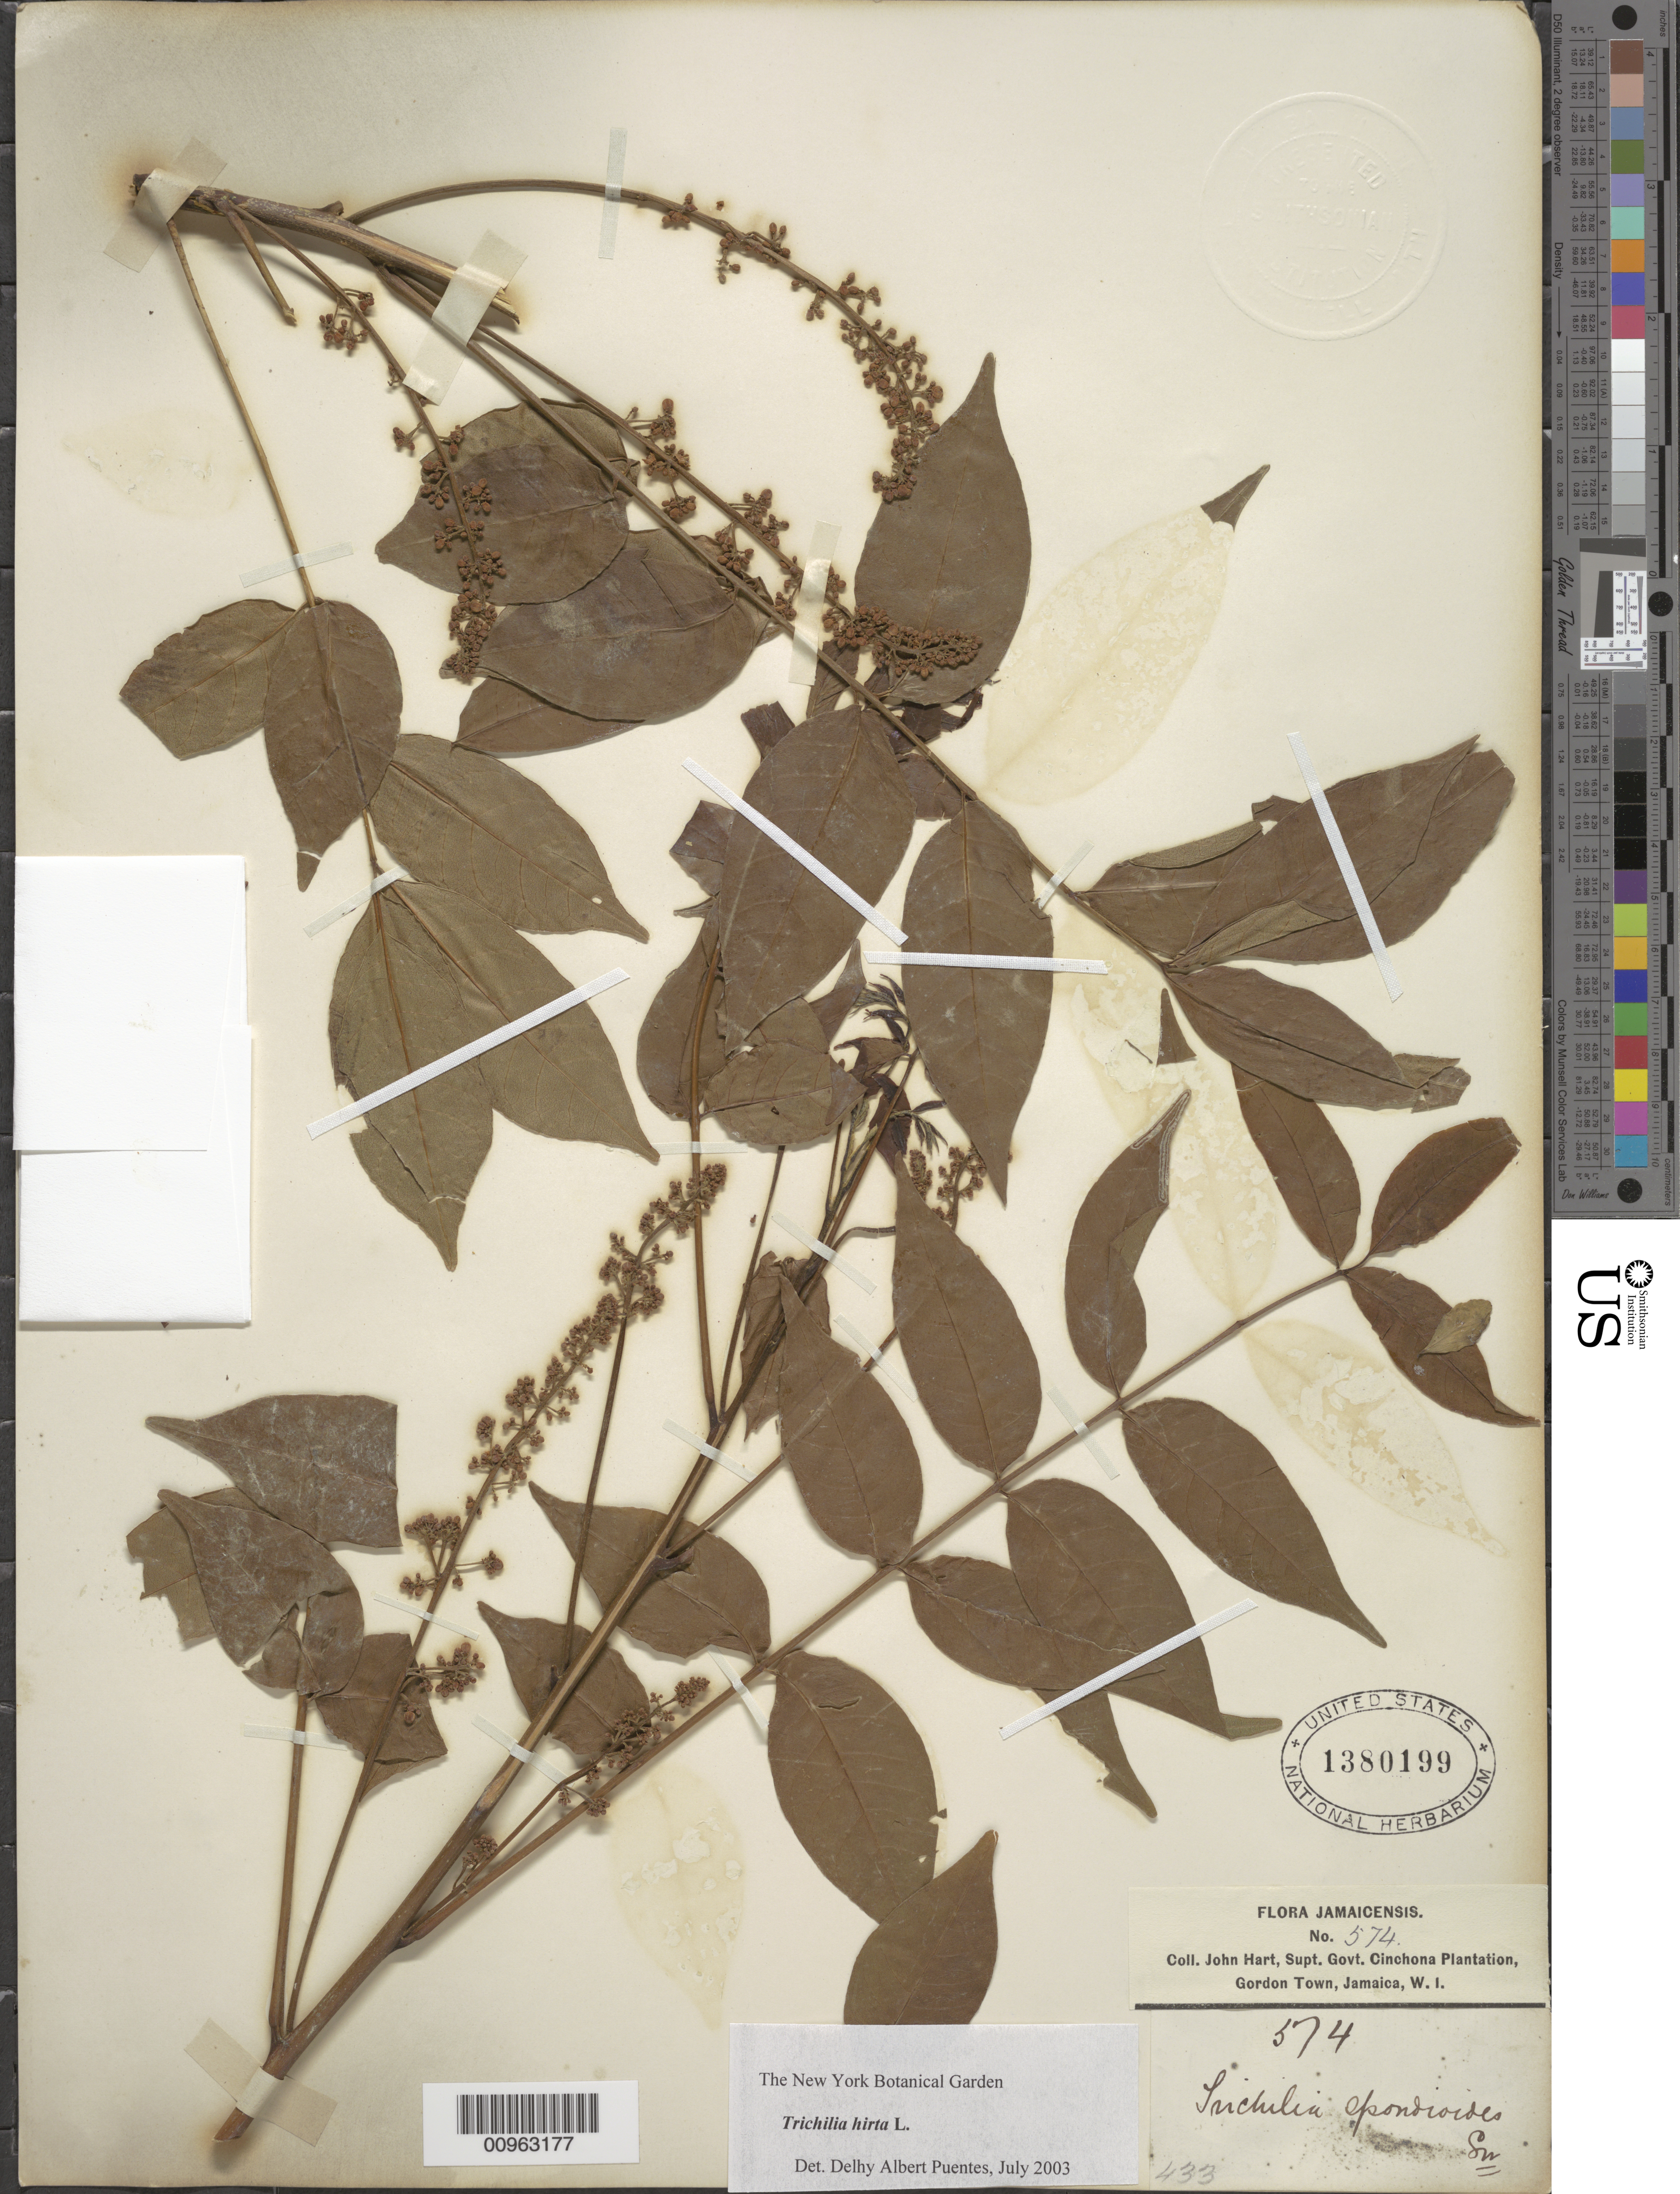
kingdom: Plantae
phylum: Tracheophyta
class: Magnoliopsida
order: Sapindales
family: Meliaceae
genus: Trichilia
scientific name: Trichilia hirta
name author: L.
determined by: Puentes, D. A.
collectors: J. Hart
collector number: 574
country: Jamaica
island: Jamaica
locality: Gordon Town, Supt. Govt. Cinchona Plantation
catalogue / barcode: US 1380199